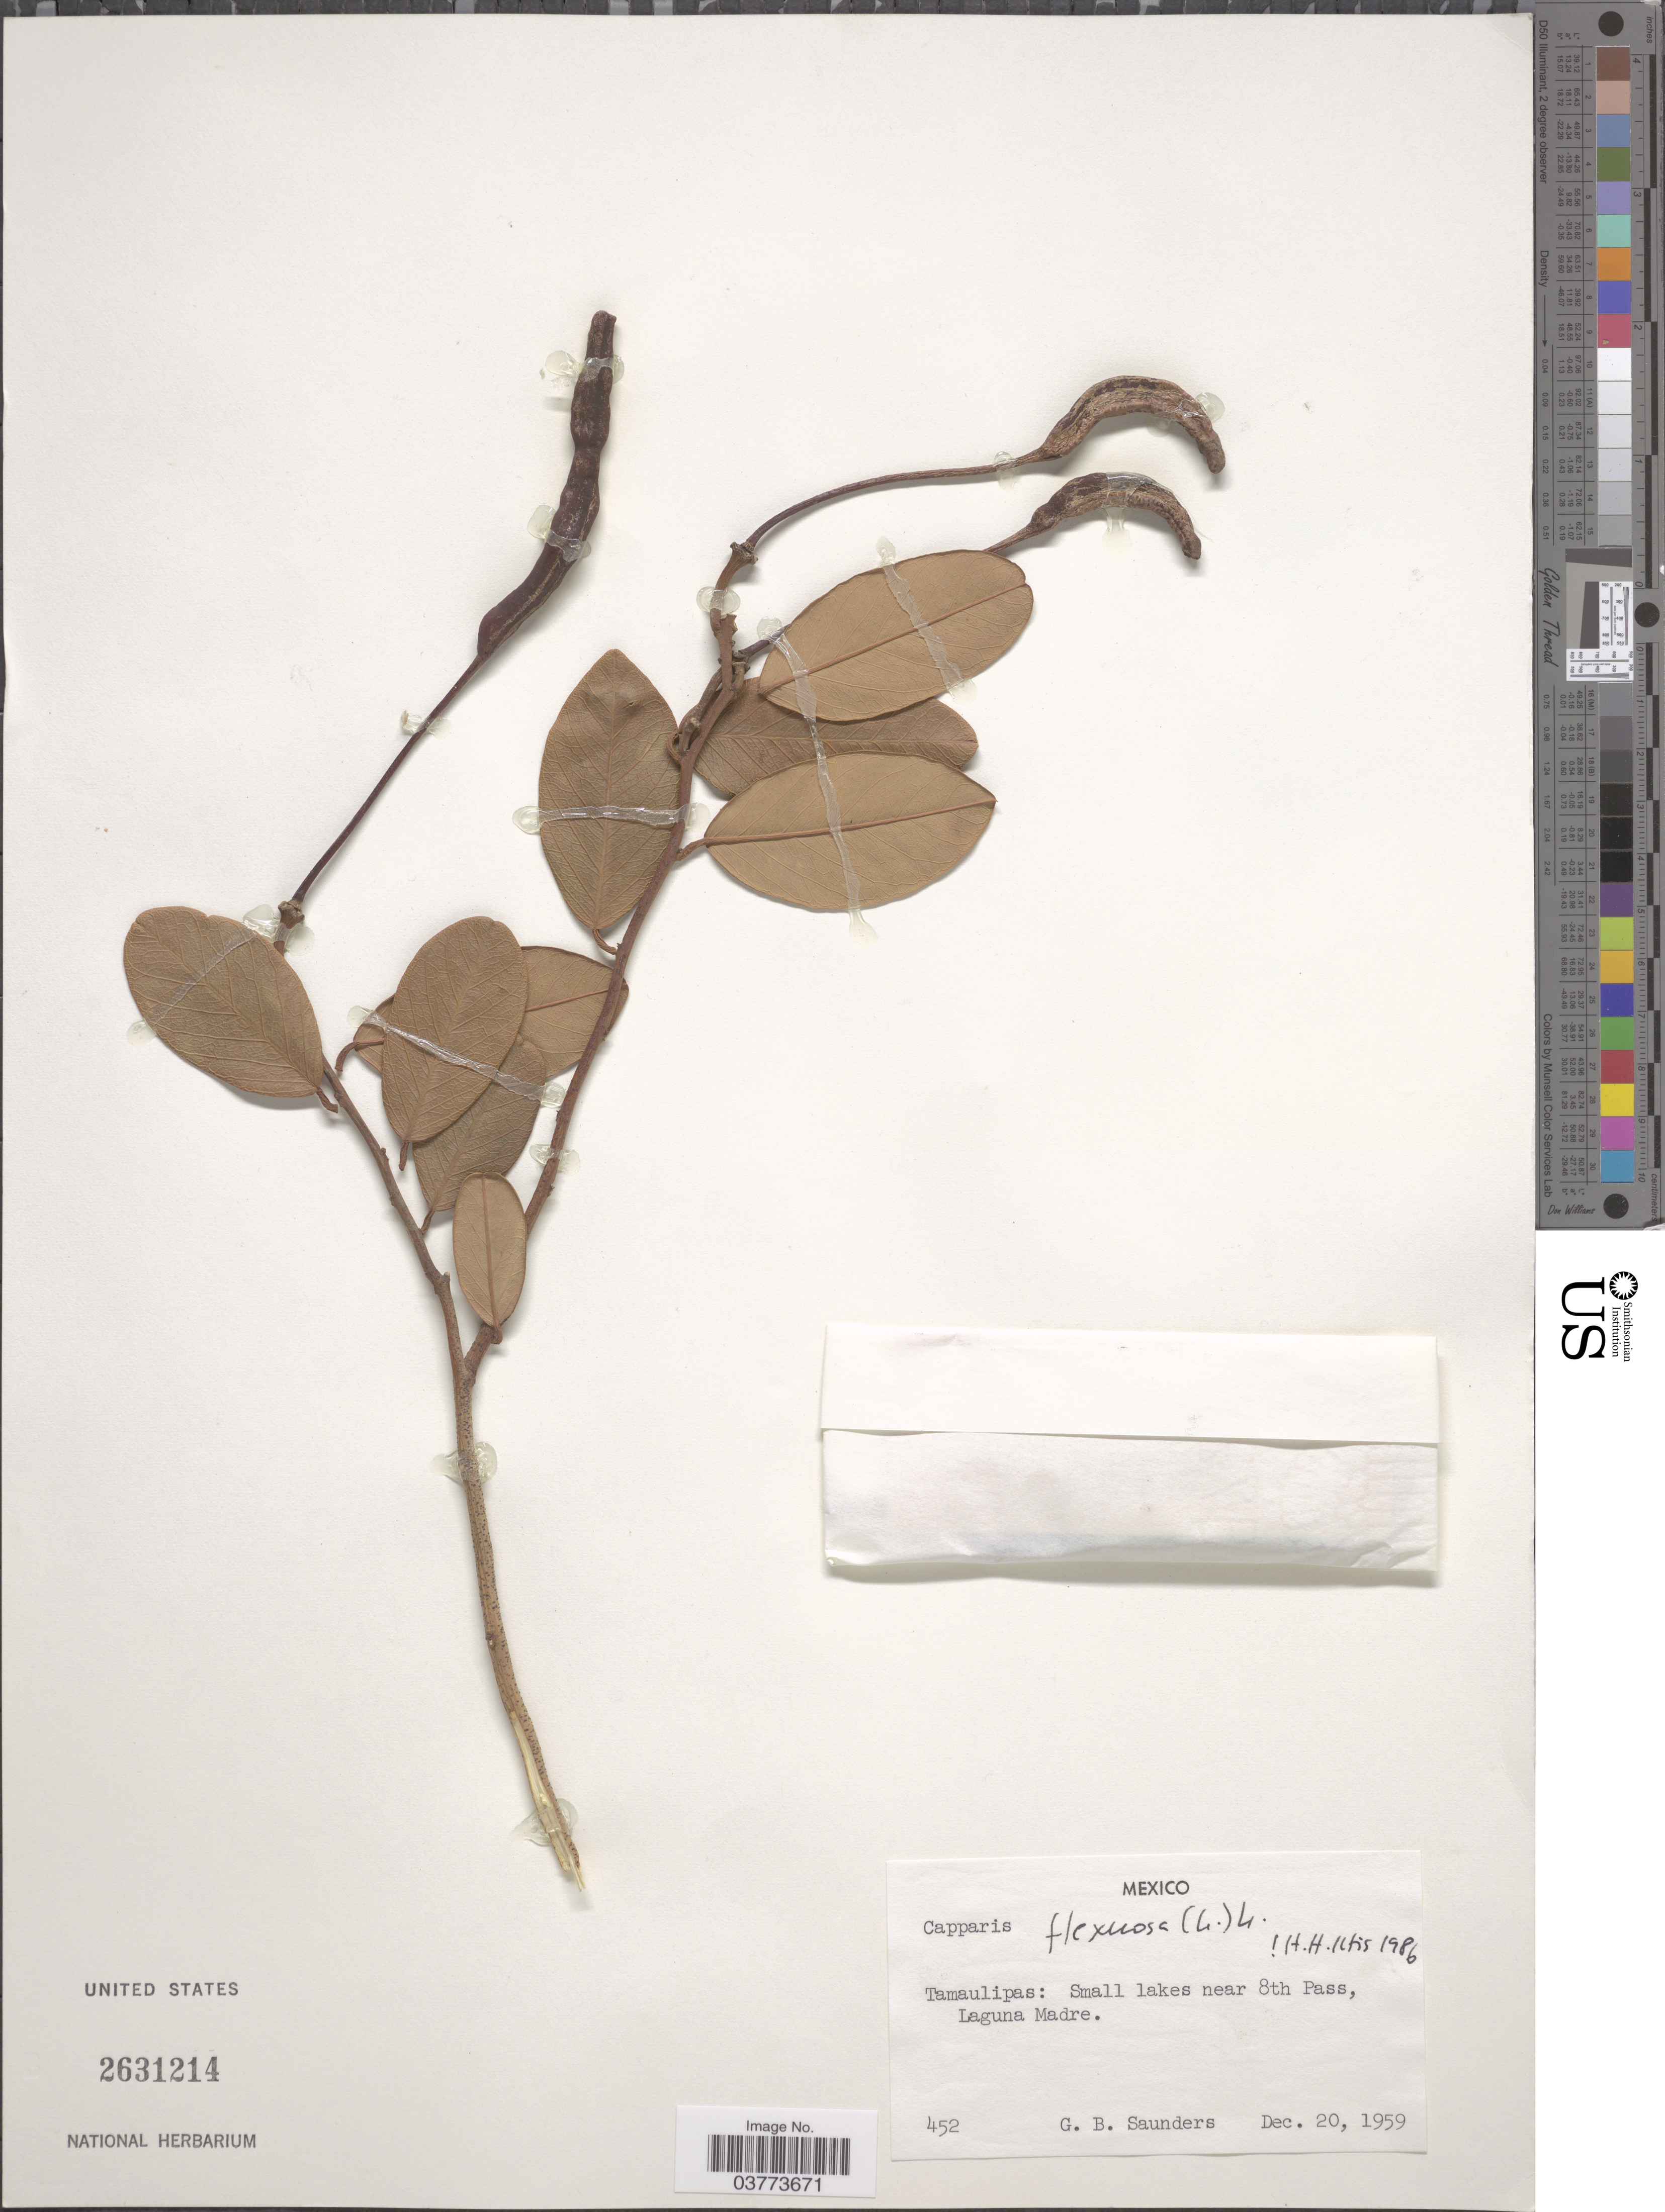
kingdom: Plantae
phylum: Tracheophyta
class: Magnoliopsida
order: Brassicales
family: Capparaceae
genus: Cynophalla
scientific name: Cynophalla flexuosa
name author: (L.) J. Presl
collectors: G. B. Saunders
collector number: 452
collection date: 1959-12-20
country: Mexico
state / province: Tamaulipas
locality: Small lakes near 8th Pass, Laguna Madre.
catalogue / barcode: US 2631214